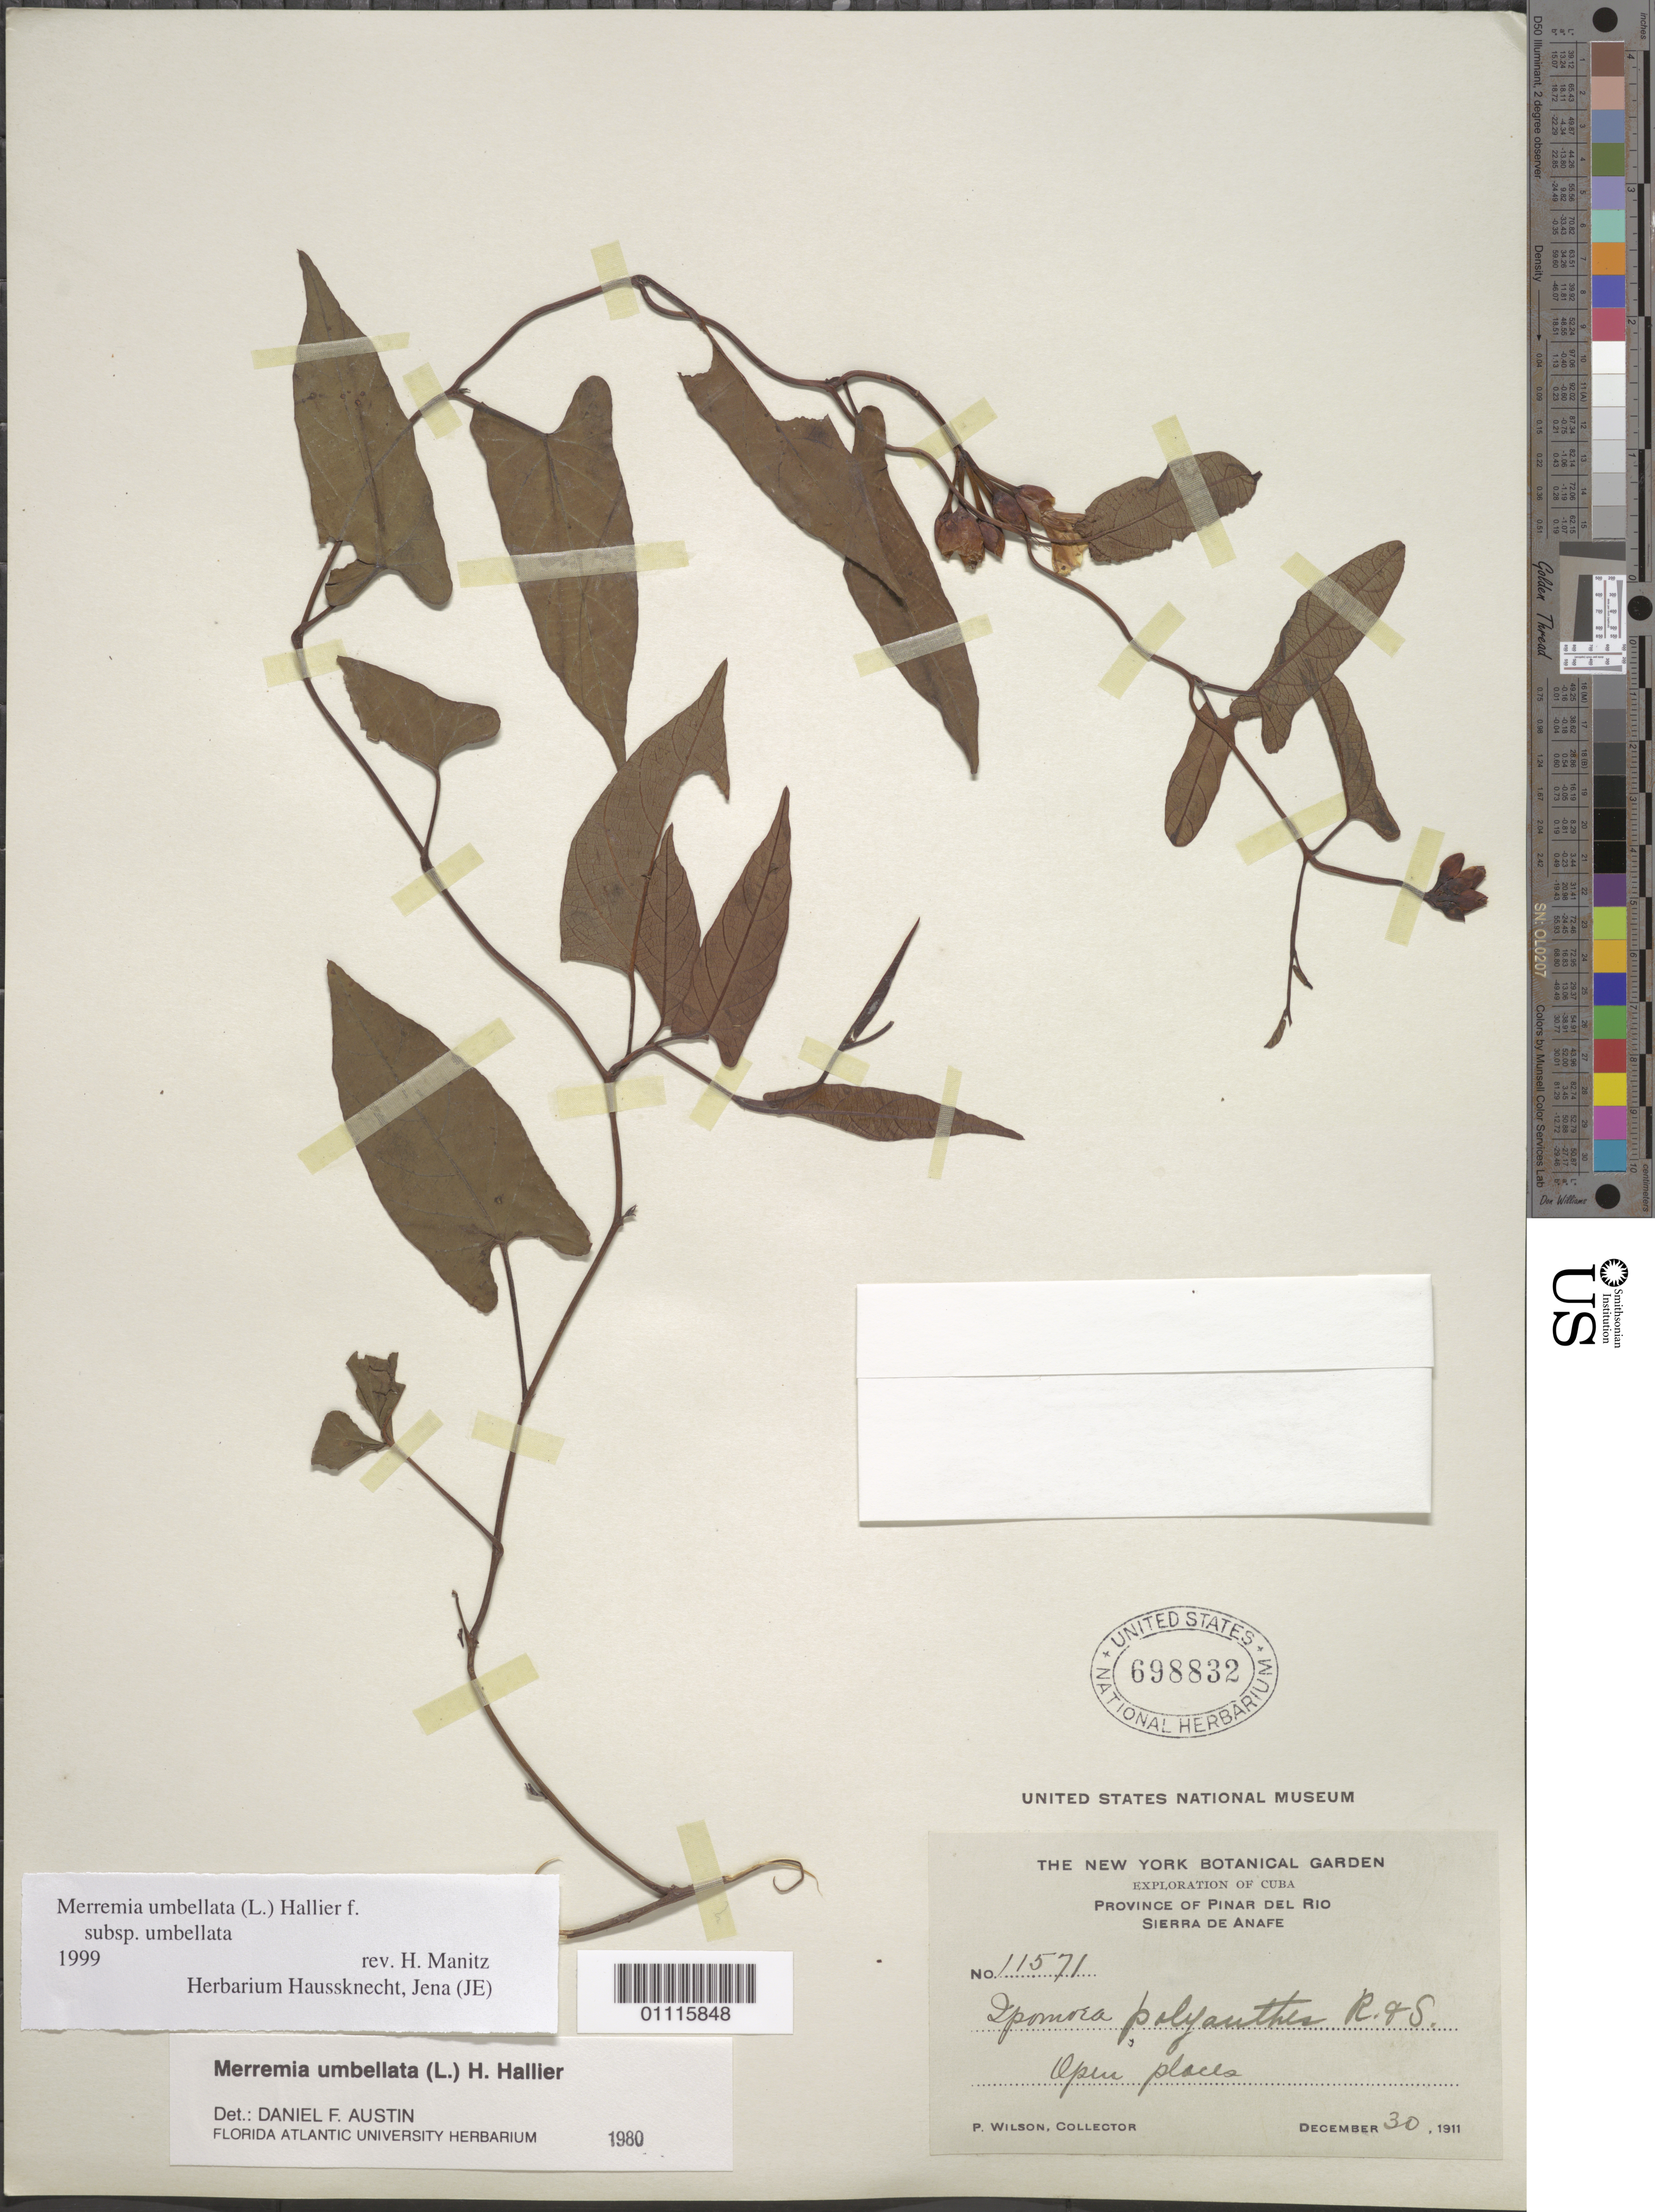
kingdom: Plantae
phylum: Tracheophyta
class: Magnoliopsida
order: Solanales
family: Convolvulaceae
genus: Camonea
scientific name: Camonea umbellata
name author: (L.) A. R. Simões & Staples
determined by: Strong, Mark T., (BOT), Smithsonian Institution - National Museum of Natural History (UNITED STATES)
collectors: P. Wilson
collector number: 11571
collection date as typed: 30 Dec 1911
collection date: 1911-12-30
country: Cuba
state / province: Pinar del Rio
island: Cuba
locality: Sierra de Anafe Open places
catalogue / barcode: US 698832